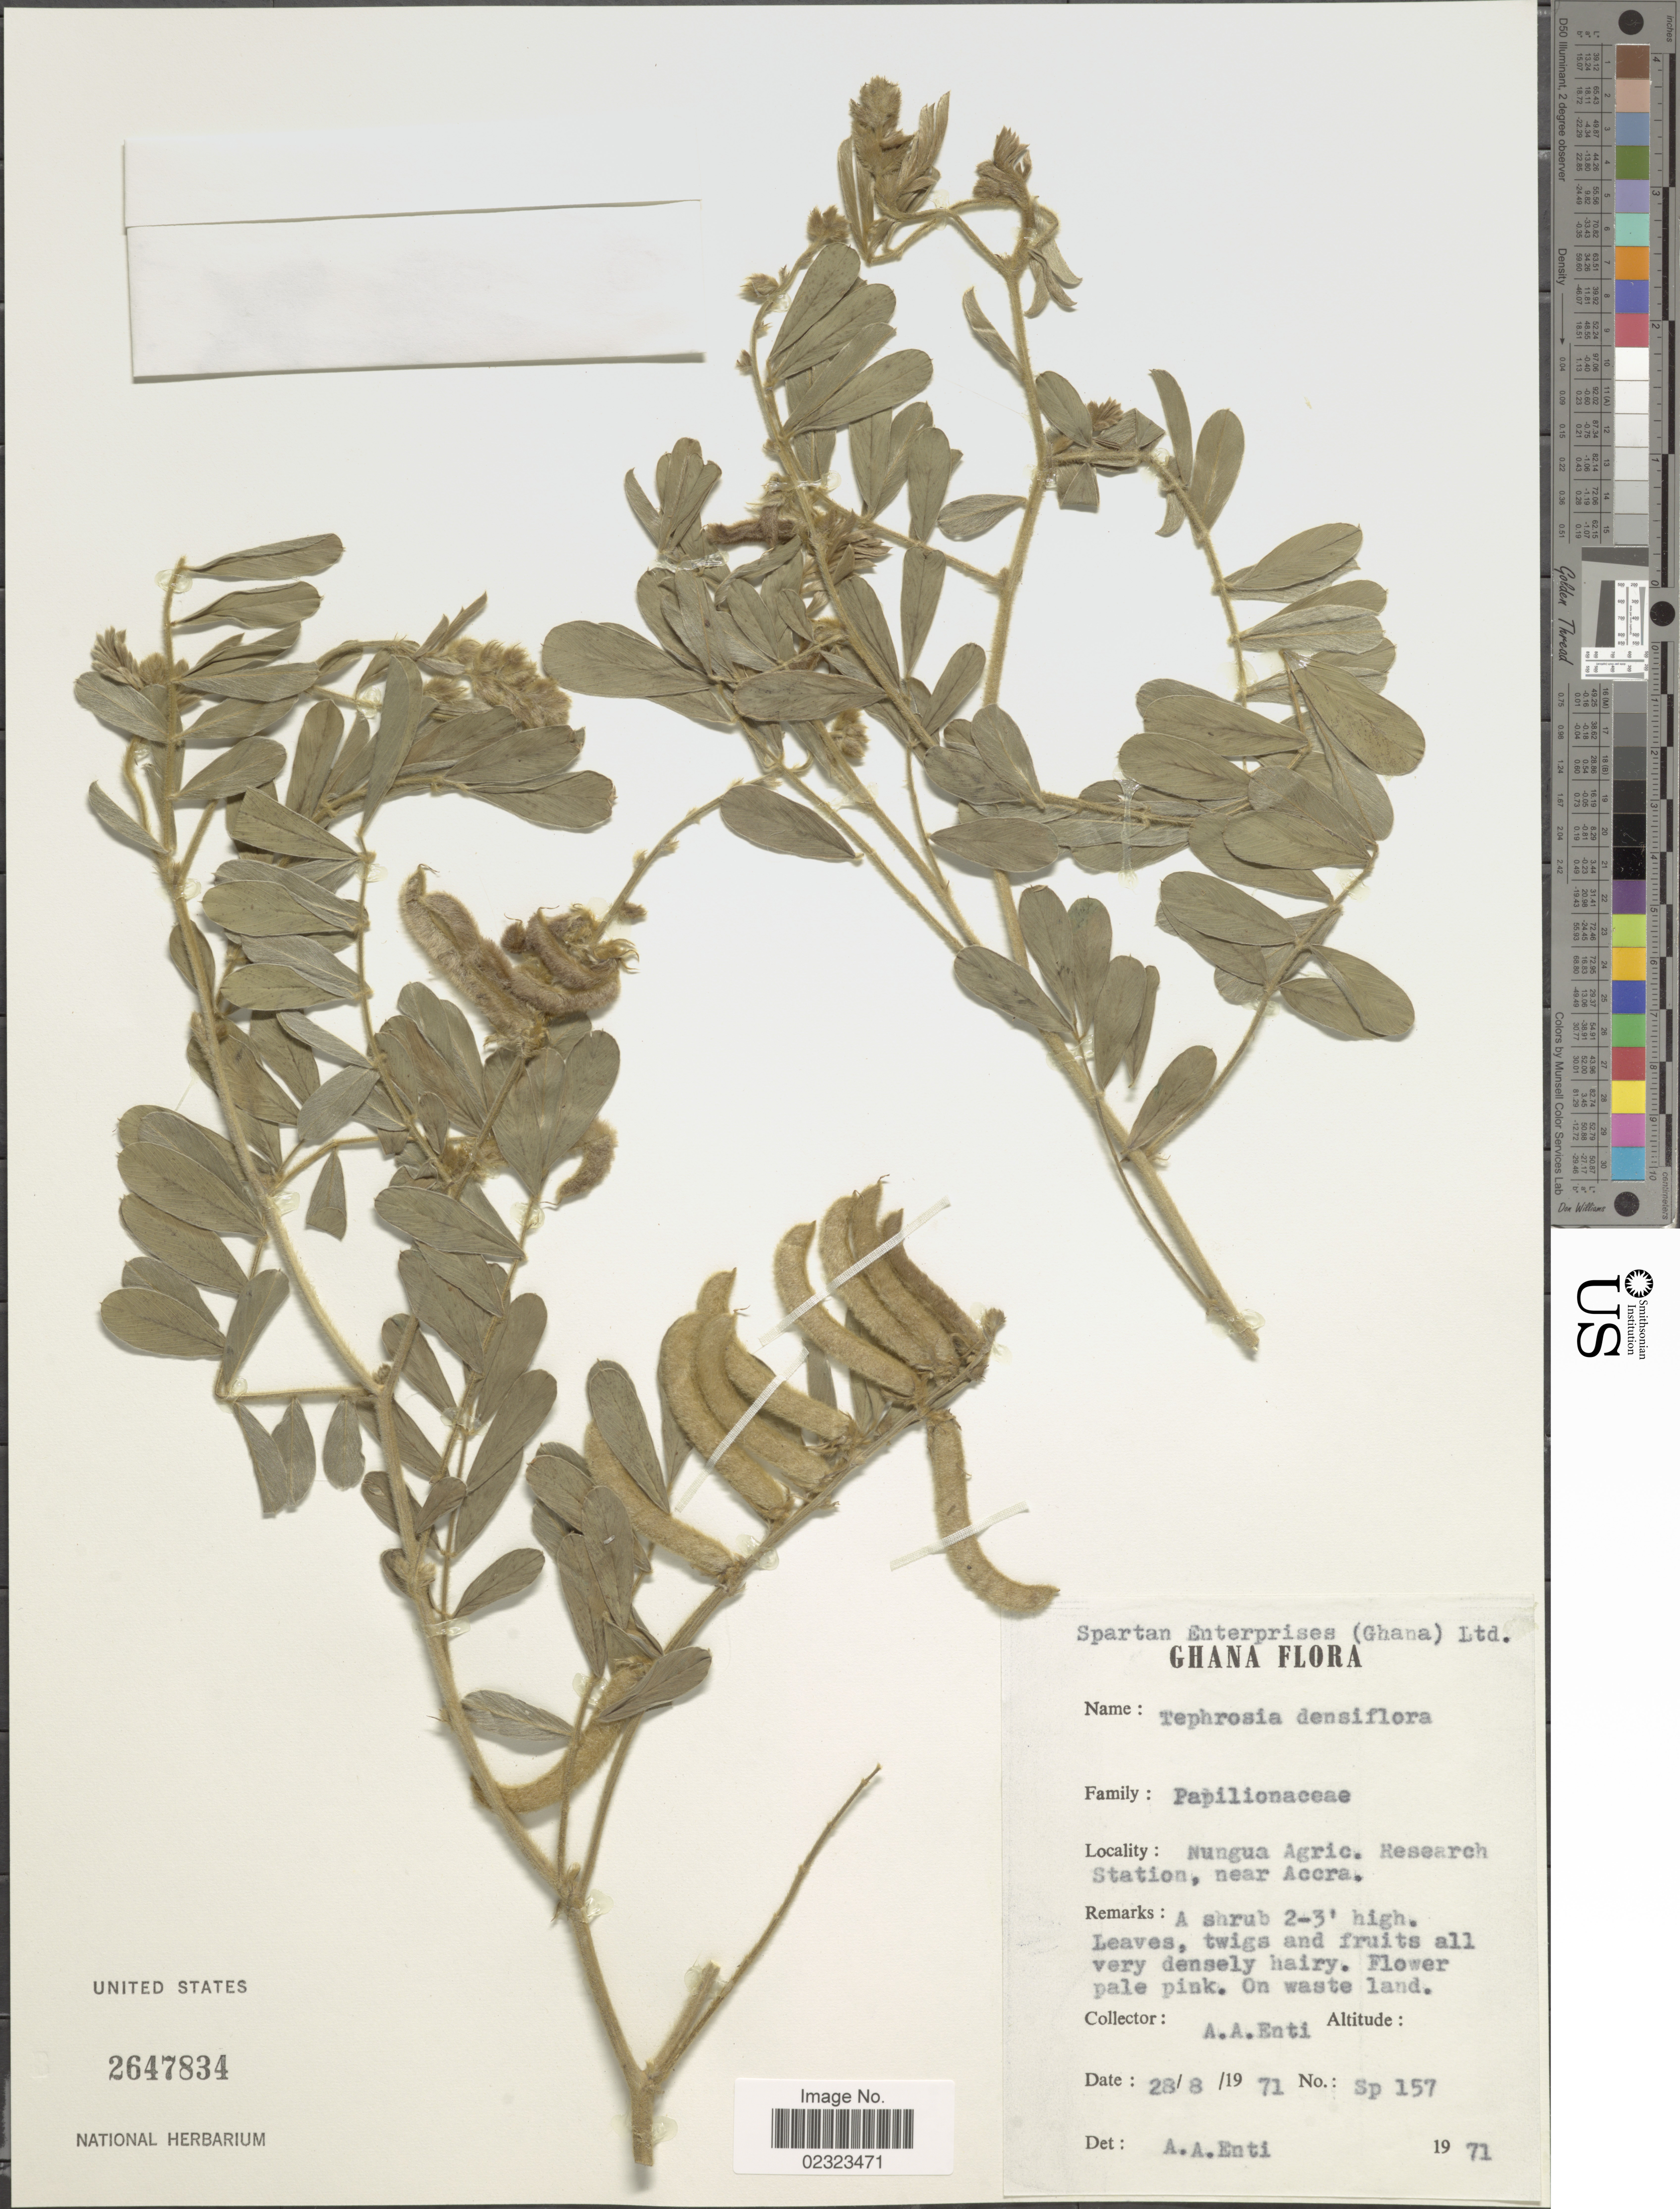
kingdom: Plantae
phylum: Tracheophyta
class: Magnoliopsida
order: Fabales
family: Fabaceae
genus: Tephrosia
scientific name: Tephrosia densiflora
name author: Hook. f.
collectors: A. Enti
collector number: Sp157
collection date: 1971-08-28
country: Ghana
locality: Nungua Agric. Research Station, near Accra.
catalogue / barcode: US 2647834